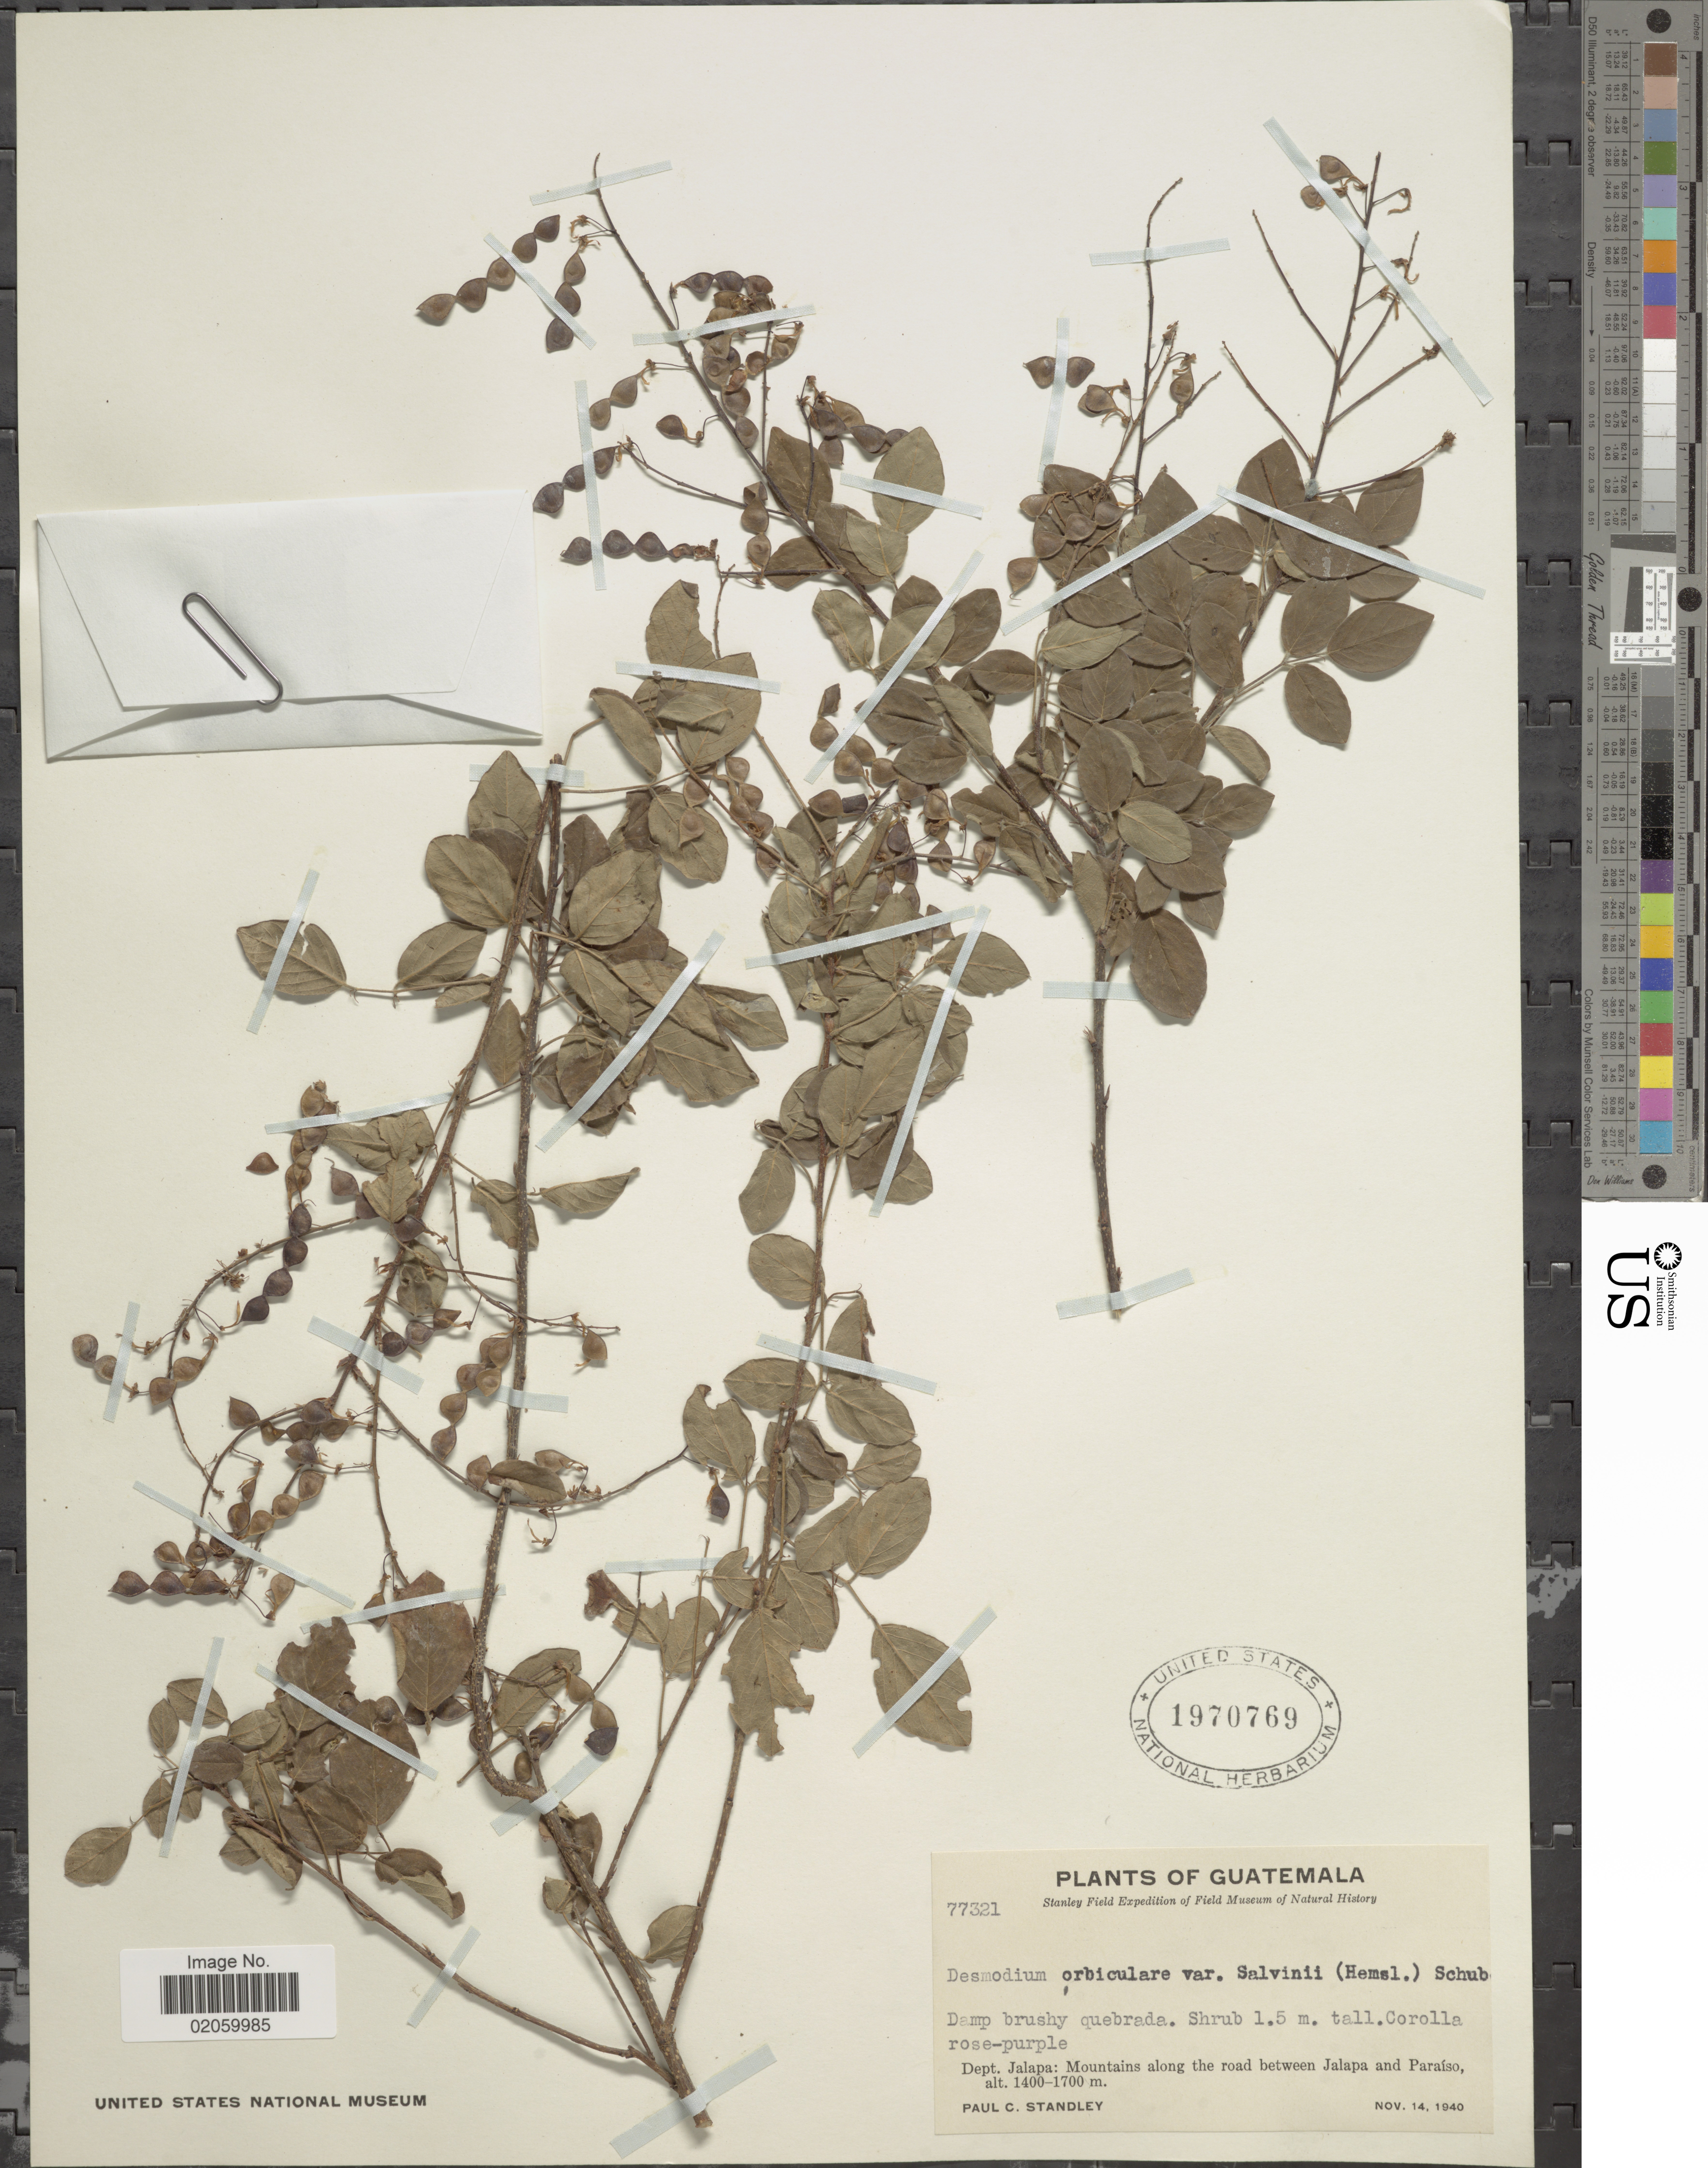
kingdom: Plantae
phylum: Tracheophyta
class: Magnoliopsida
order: Fabales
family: Fabaceae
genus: Desmodium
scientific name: Desmodium orbiculare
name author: Schltdl.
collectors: P. C. Standley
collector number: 77321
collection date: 1940-11-14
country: Guatemala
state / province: Jalapa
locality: Mountains along the road between Jalapa and Paraiso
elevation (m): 1400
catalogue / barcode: US 1970769